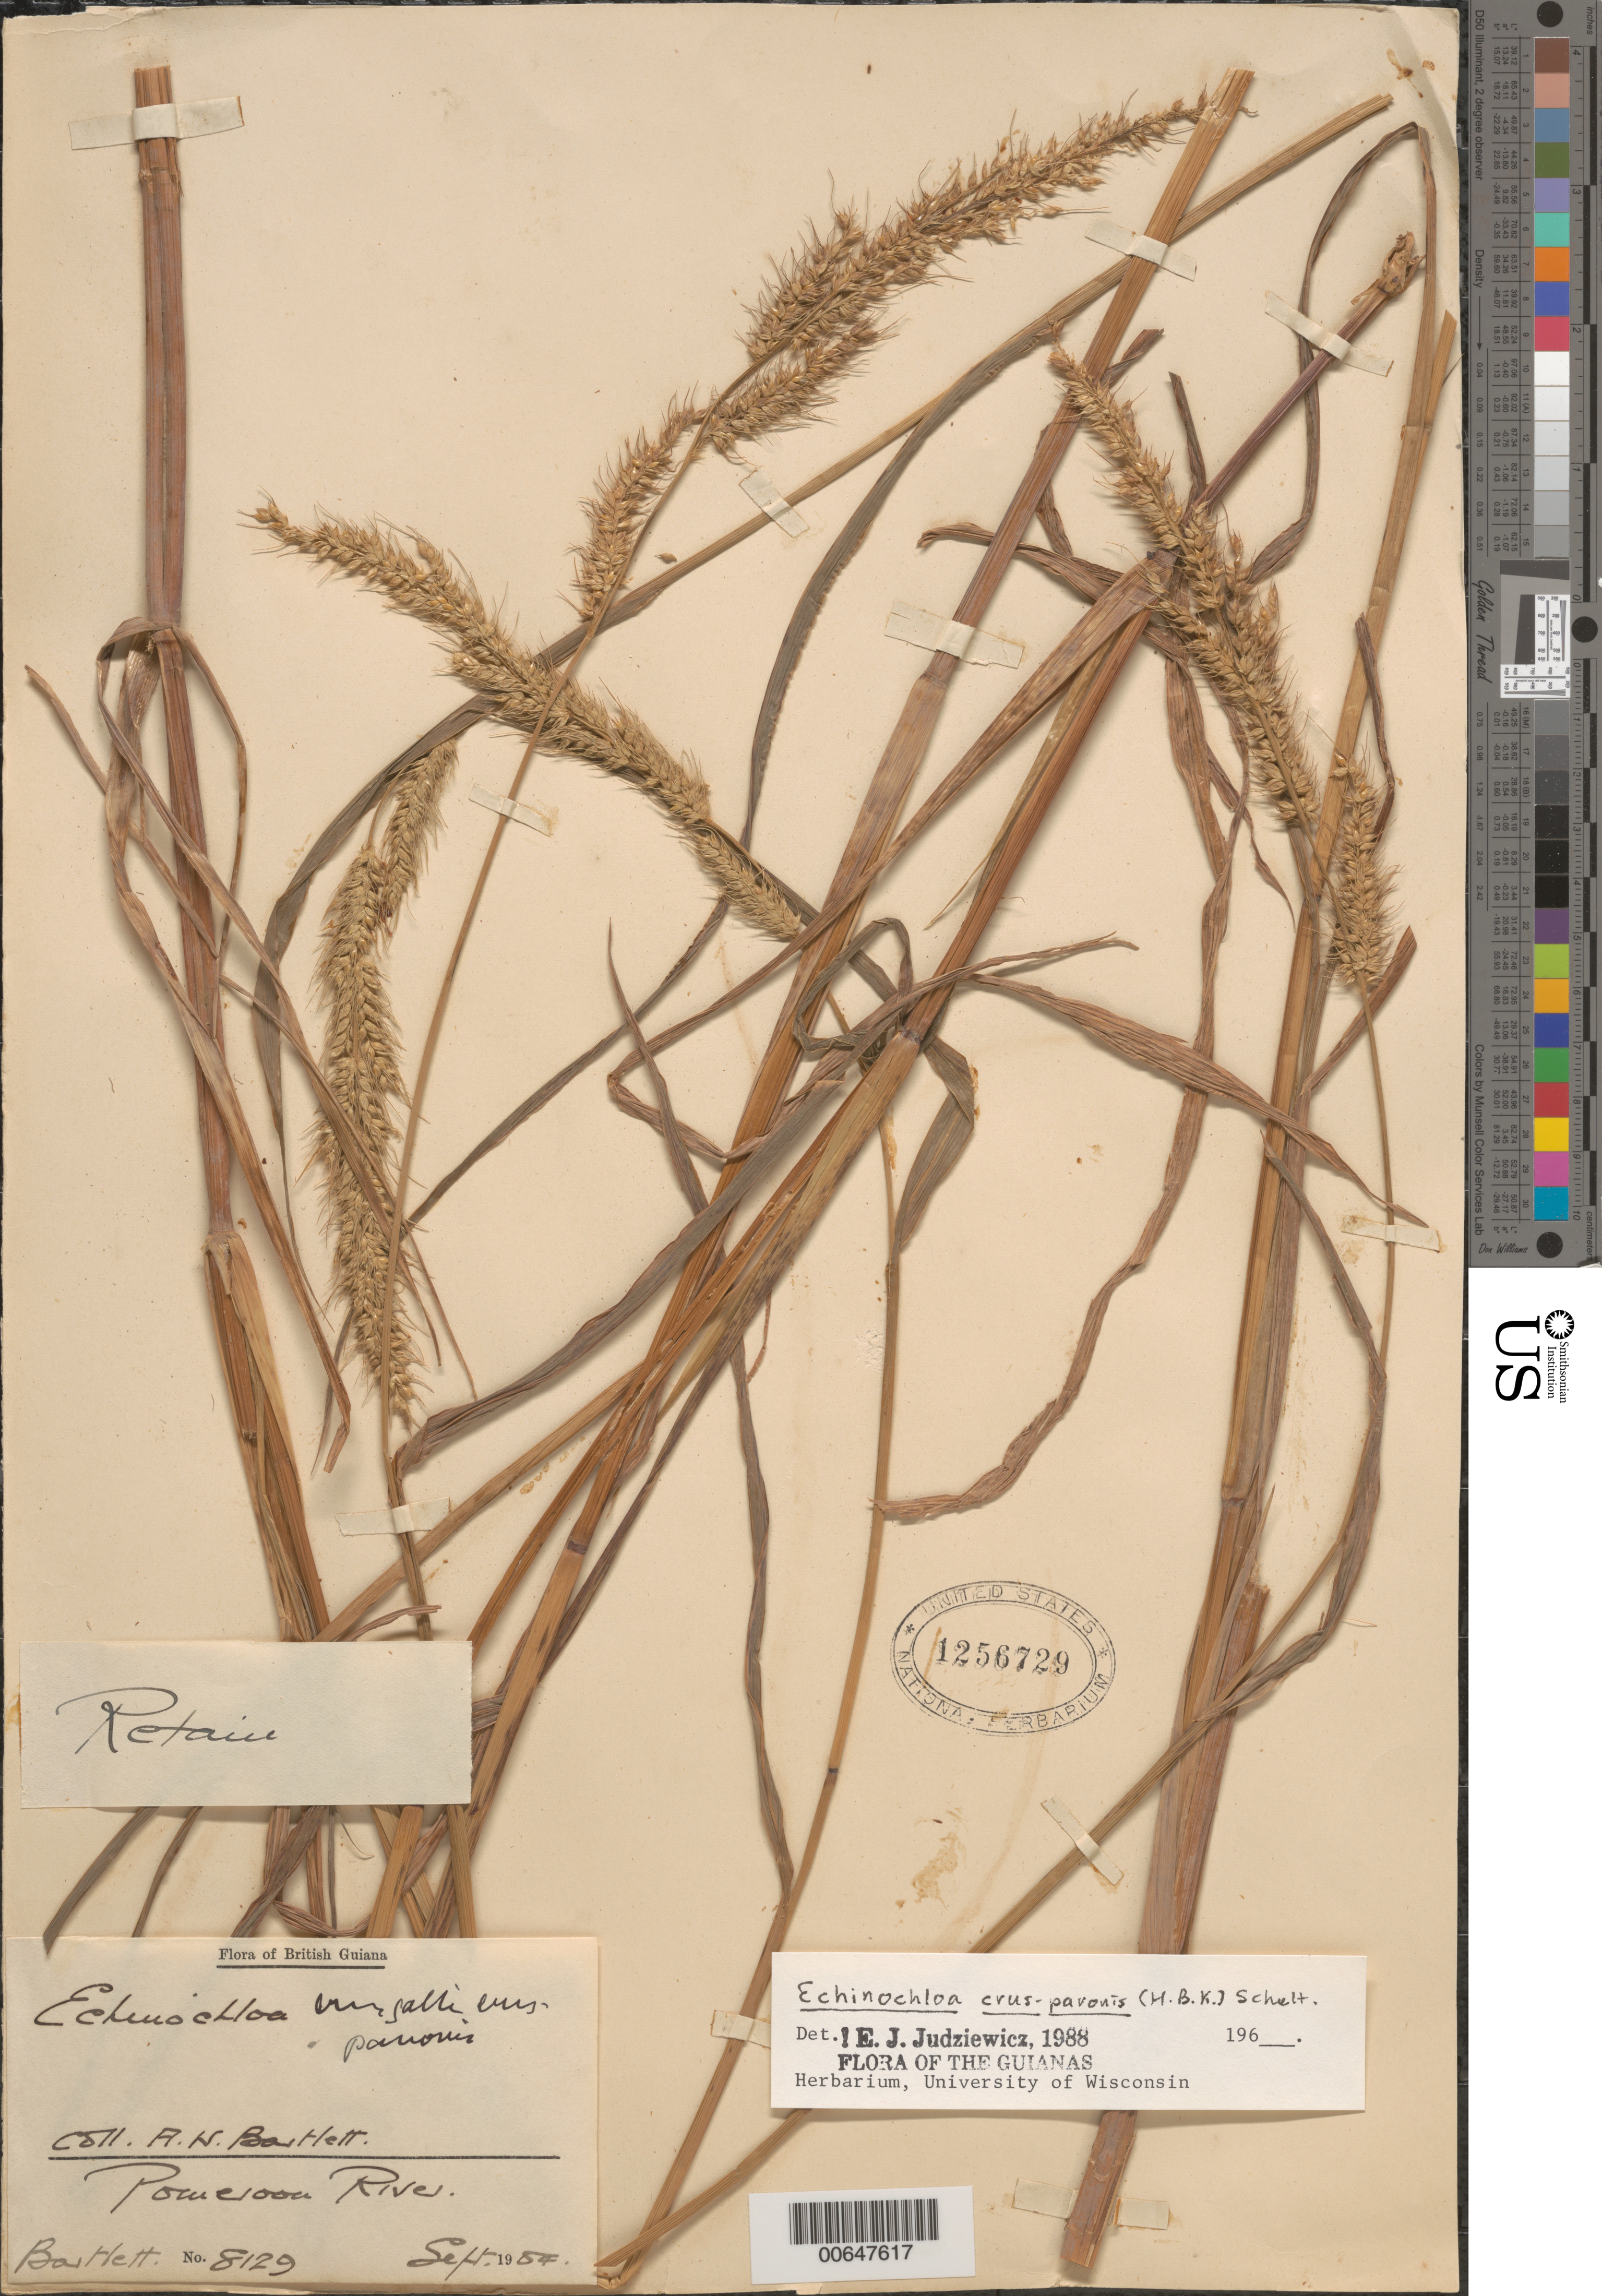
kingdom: Plantae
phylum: Tracheophyta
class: Liliopsida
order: Poales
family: Poaceae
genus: Echinochloa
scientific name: Echinochloa crus-pavonis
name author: (Kunth) Schult.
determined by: Judziewicz, E. J.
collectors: A. W. Bartlett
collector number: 8129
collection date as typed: Sep-04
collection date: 2004-09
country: Guyana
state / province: Pomeroon-Supenaam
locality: Pomeroon R.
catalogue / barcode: US 1256729